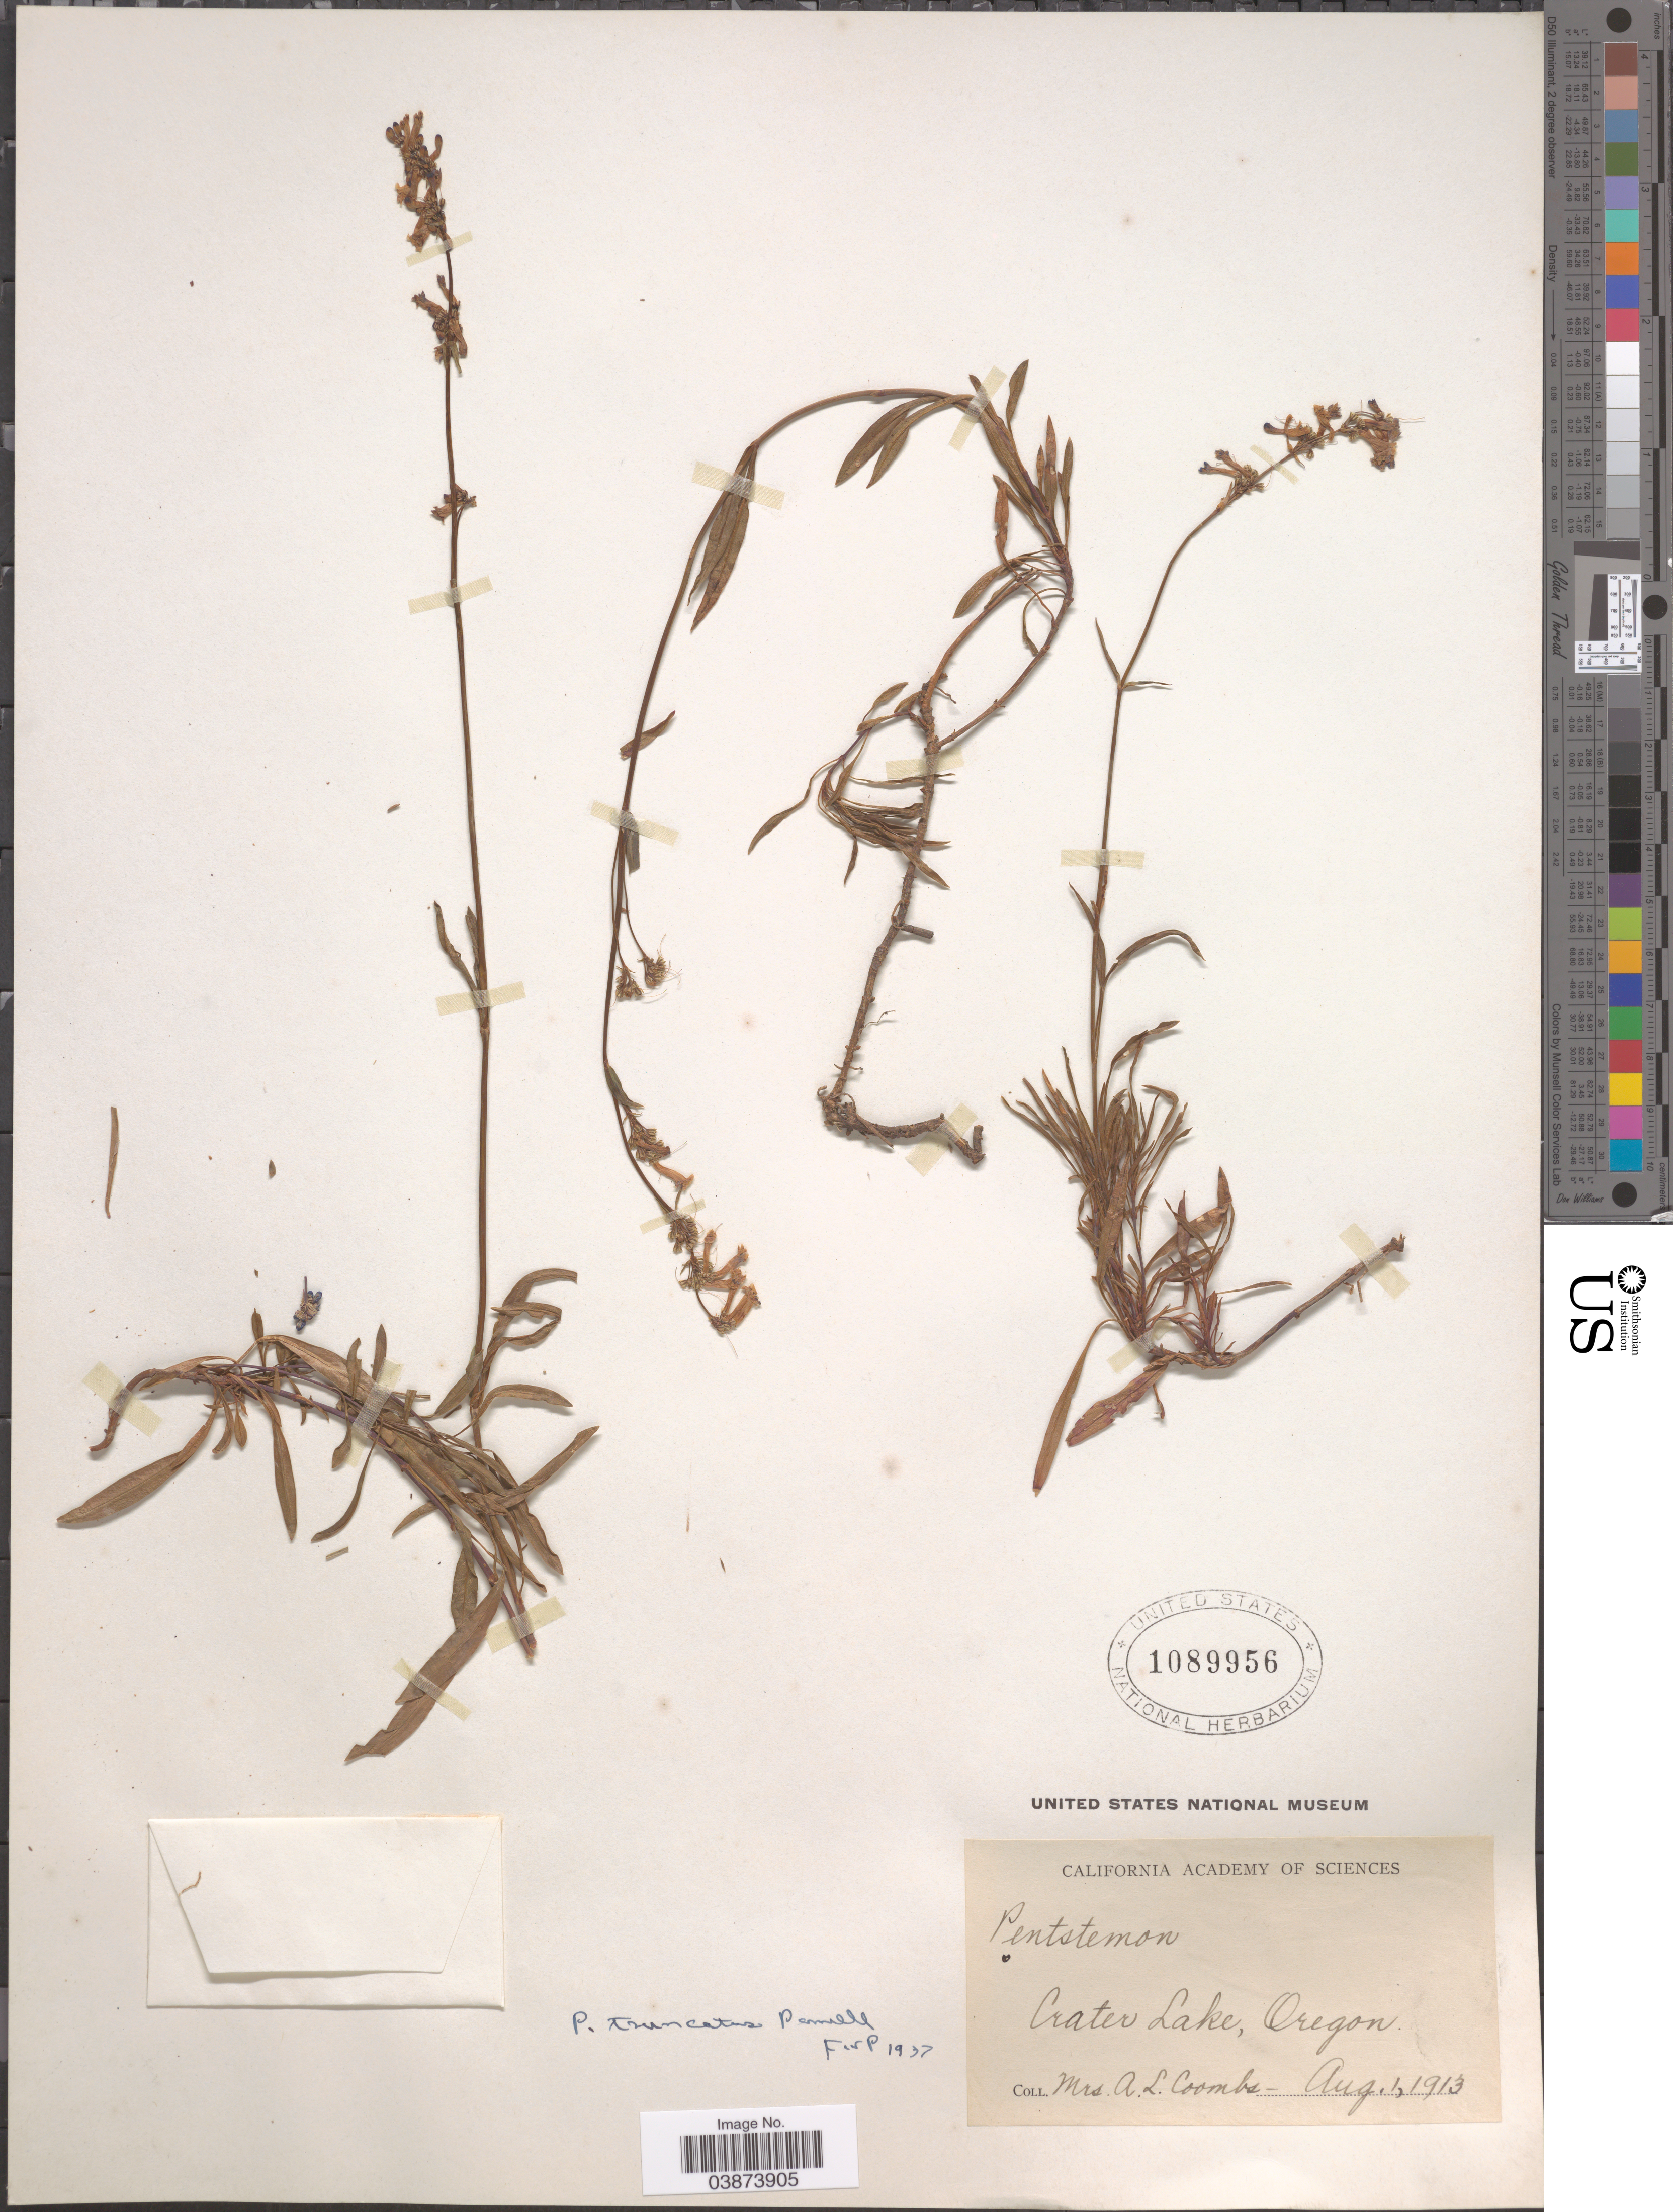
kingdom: Plantae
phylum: Tracheophyta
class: Magnoliopsida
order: Lamiales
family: Plantaginaceae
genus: Penstemon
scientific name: Penstemon cinicola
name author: D.D. Keck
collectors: A. Coombs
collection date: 1913-08-01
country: United States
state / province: Oregon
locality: Crater Lake.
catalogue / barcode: US 1089956